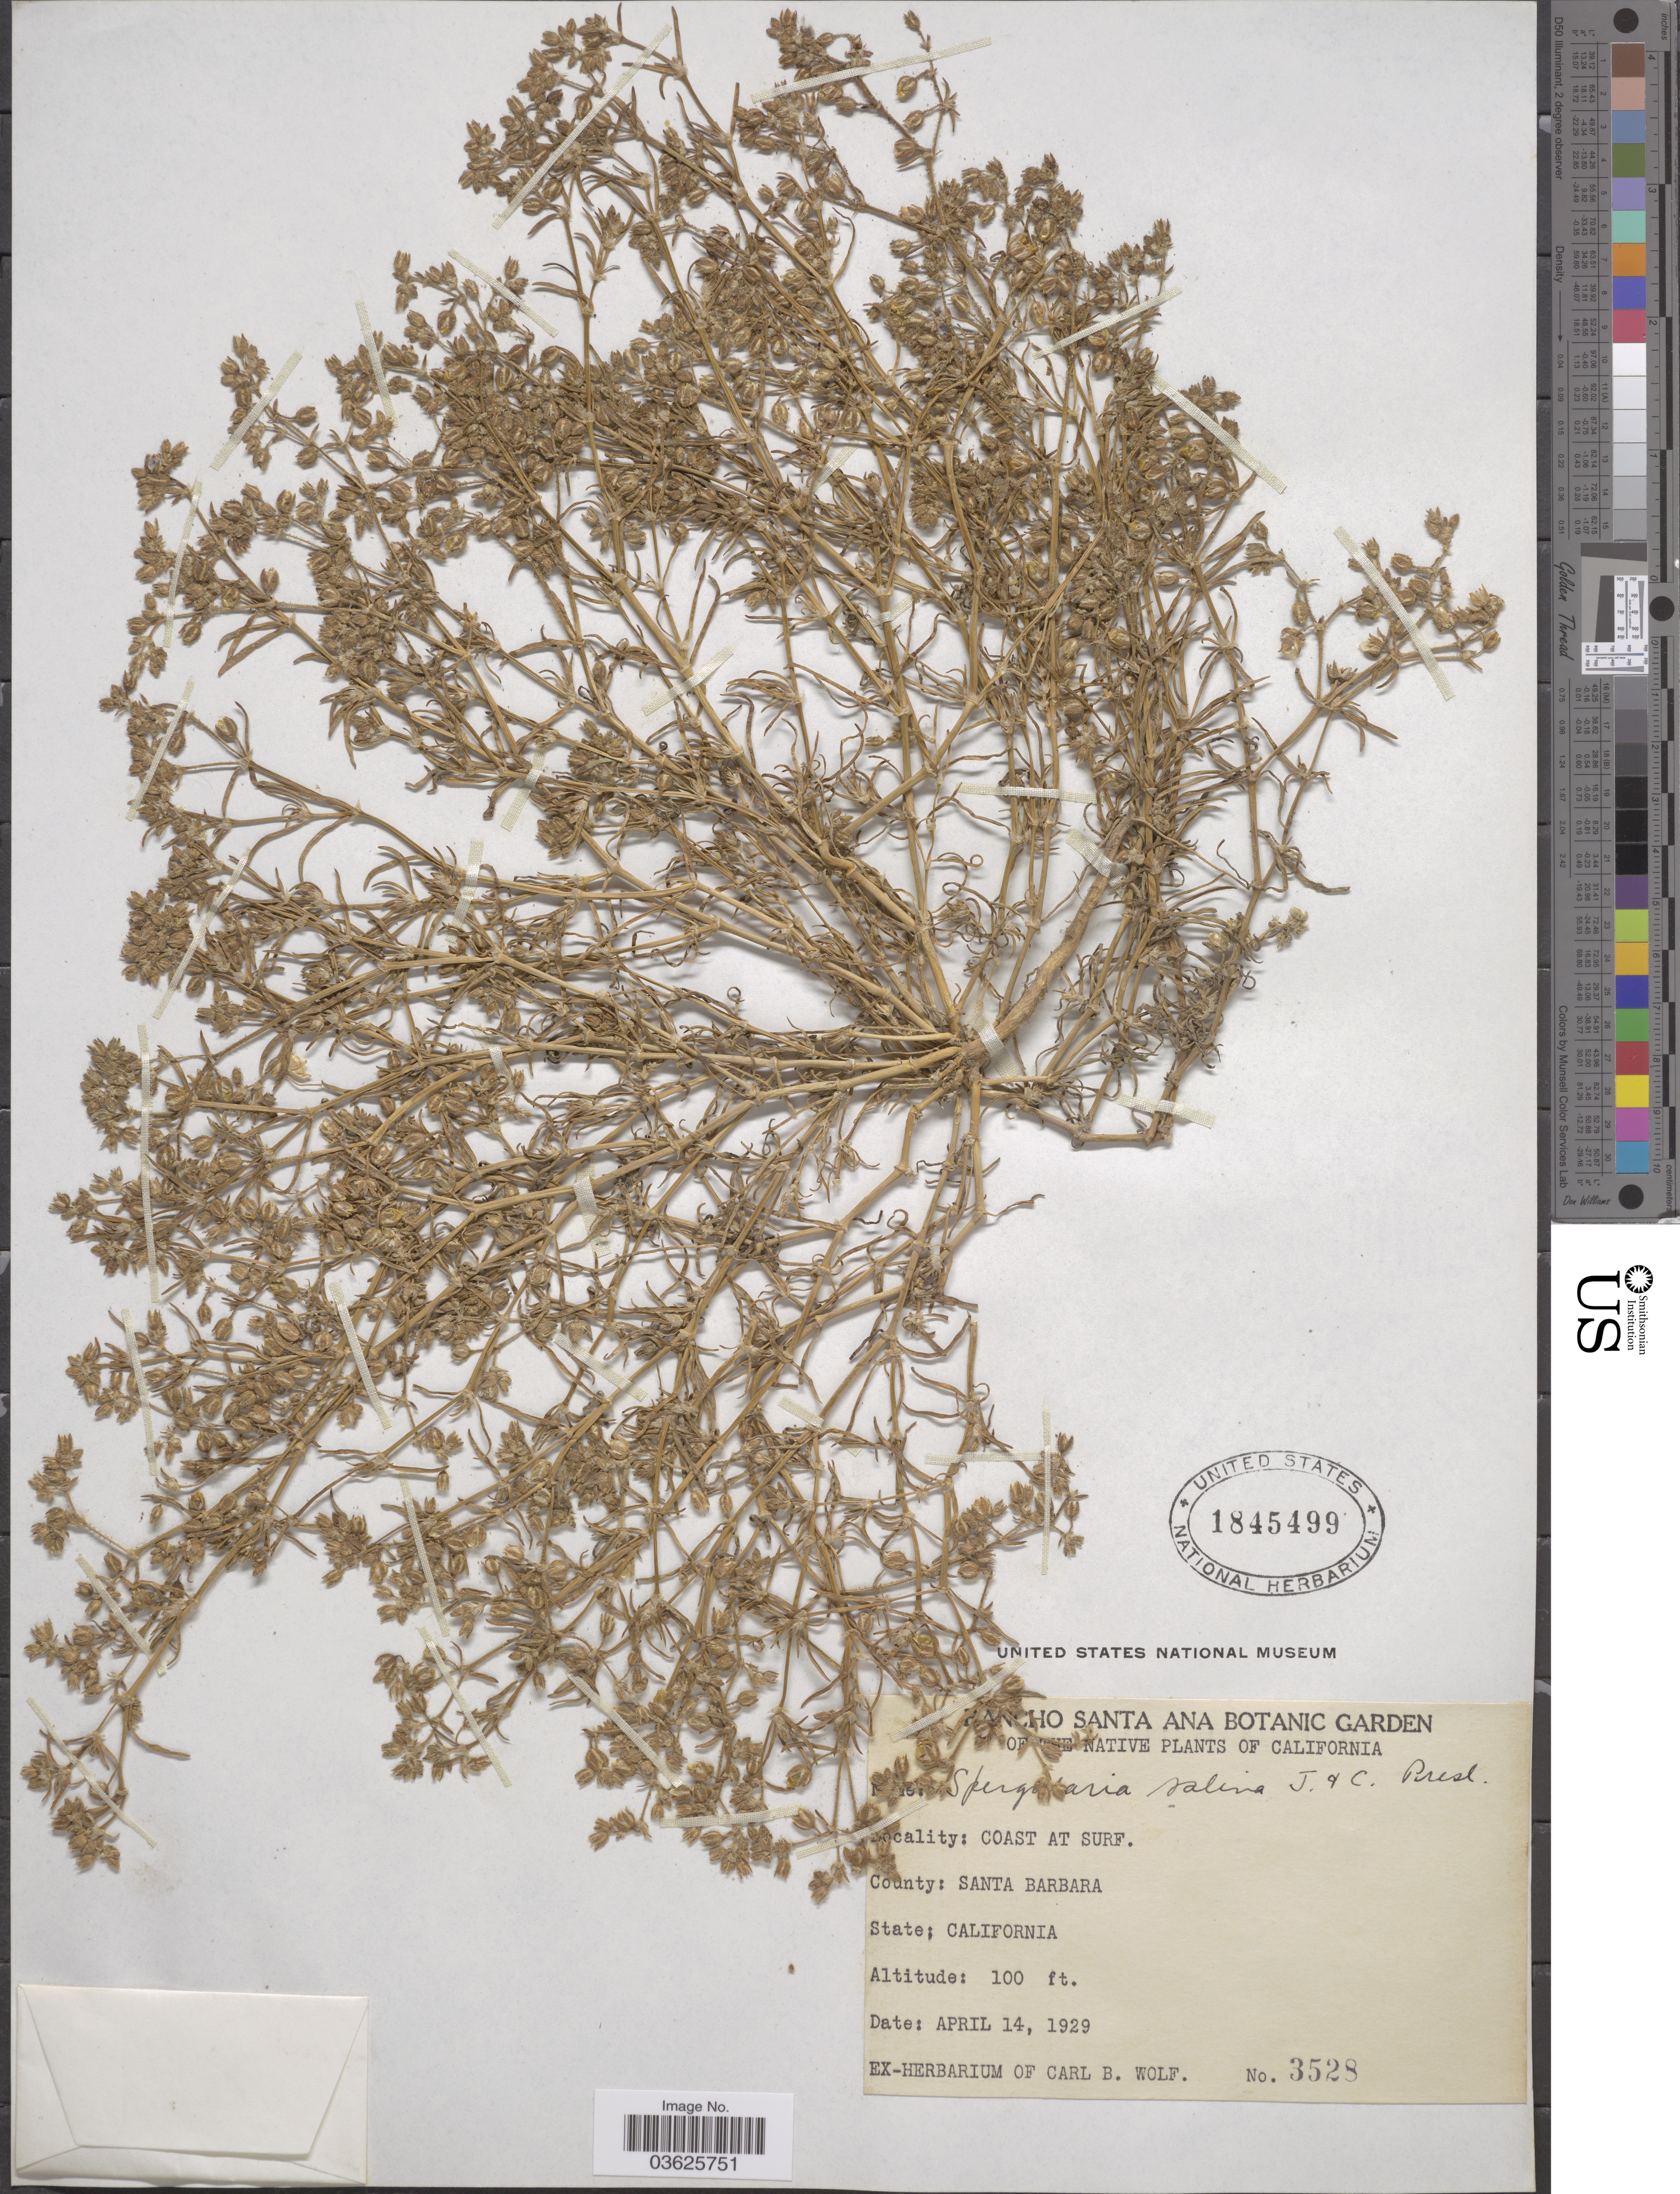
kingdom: Plantae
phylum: Tracheophyta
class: Magnoliopsida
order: Caryophyllales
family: Caryophyllaceae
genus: Spergularia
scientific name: Spergularia salina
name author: J. Presl & C. Presl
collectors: ex herb. Carl B. Wolf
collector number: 3528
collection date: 1929-04-14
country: United States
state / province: California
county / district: Santa Barbara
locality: Coast at Surf. County: Santa Barbara.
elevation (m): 30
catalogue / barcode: US 1845499